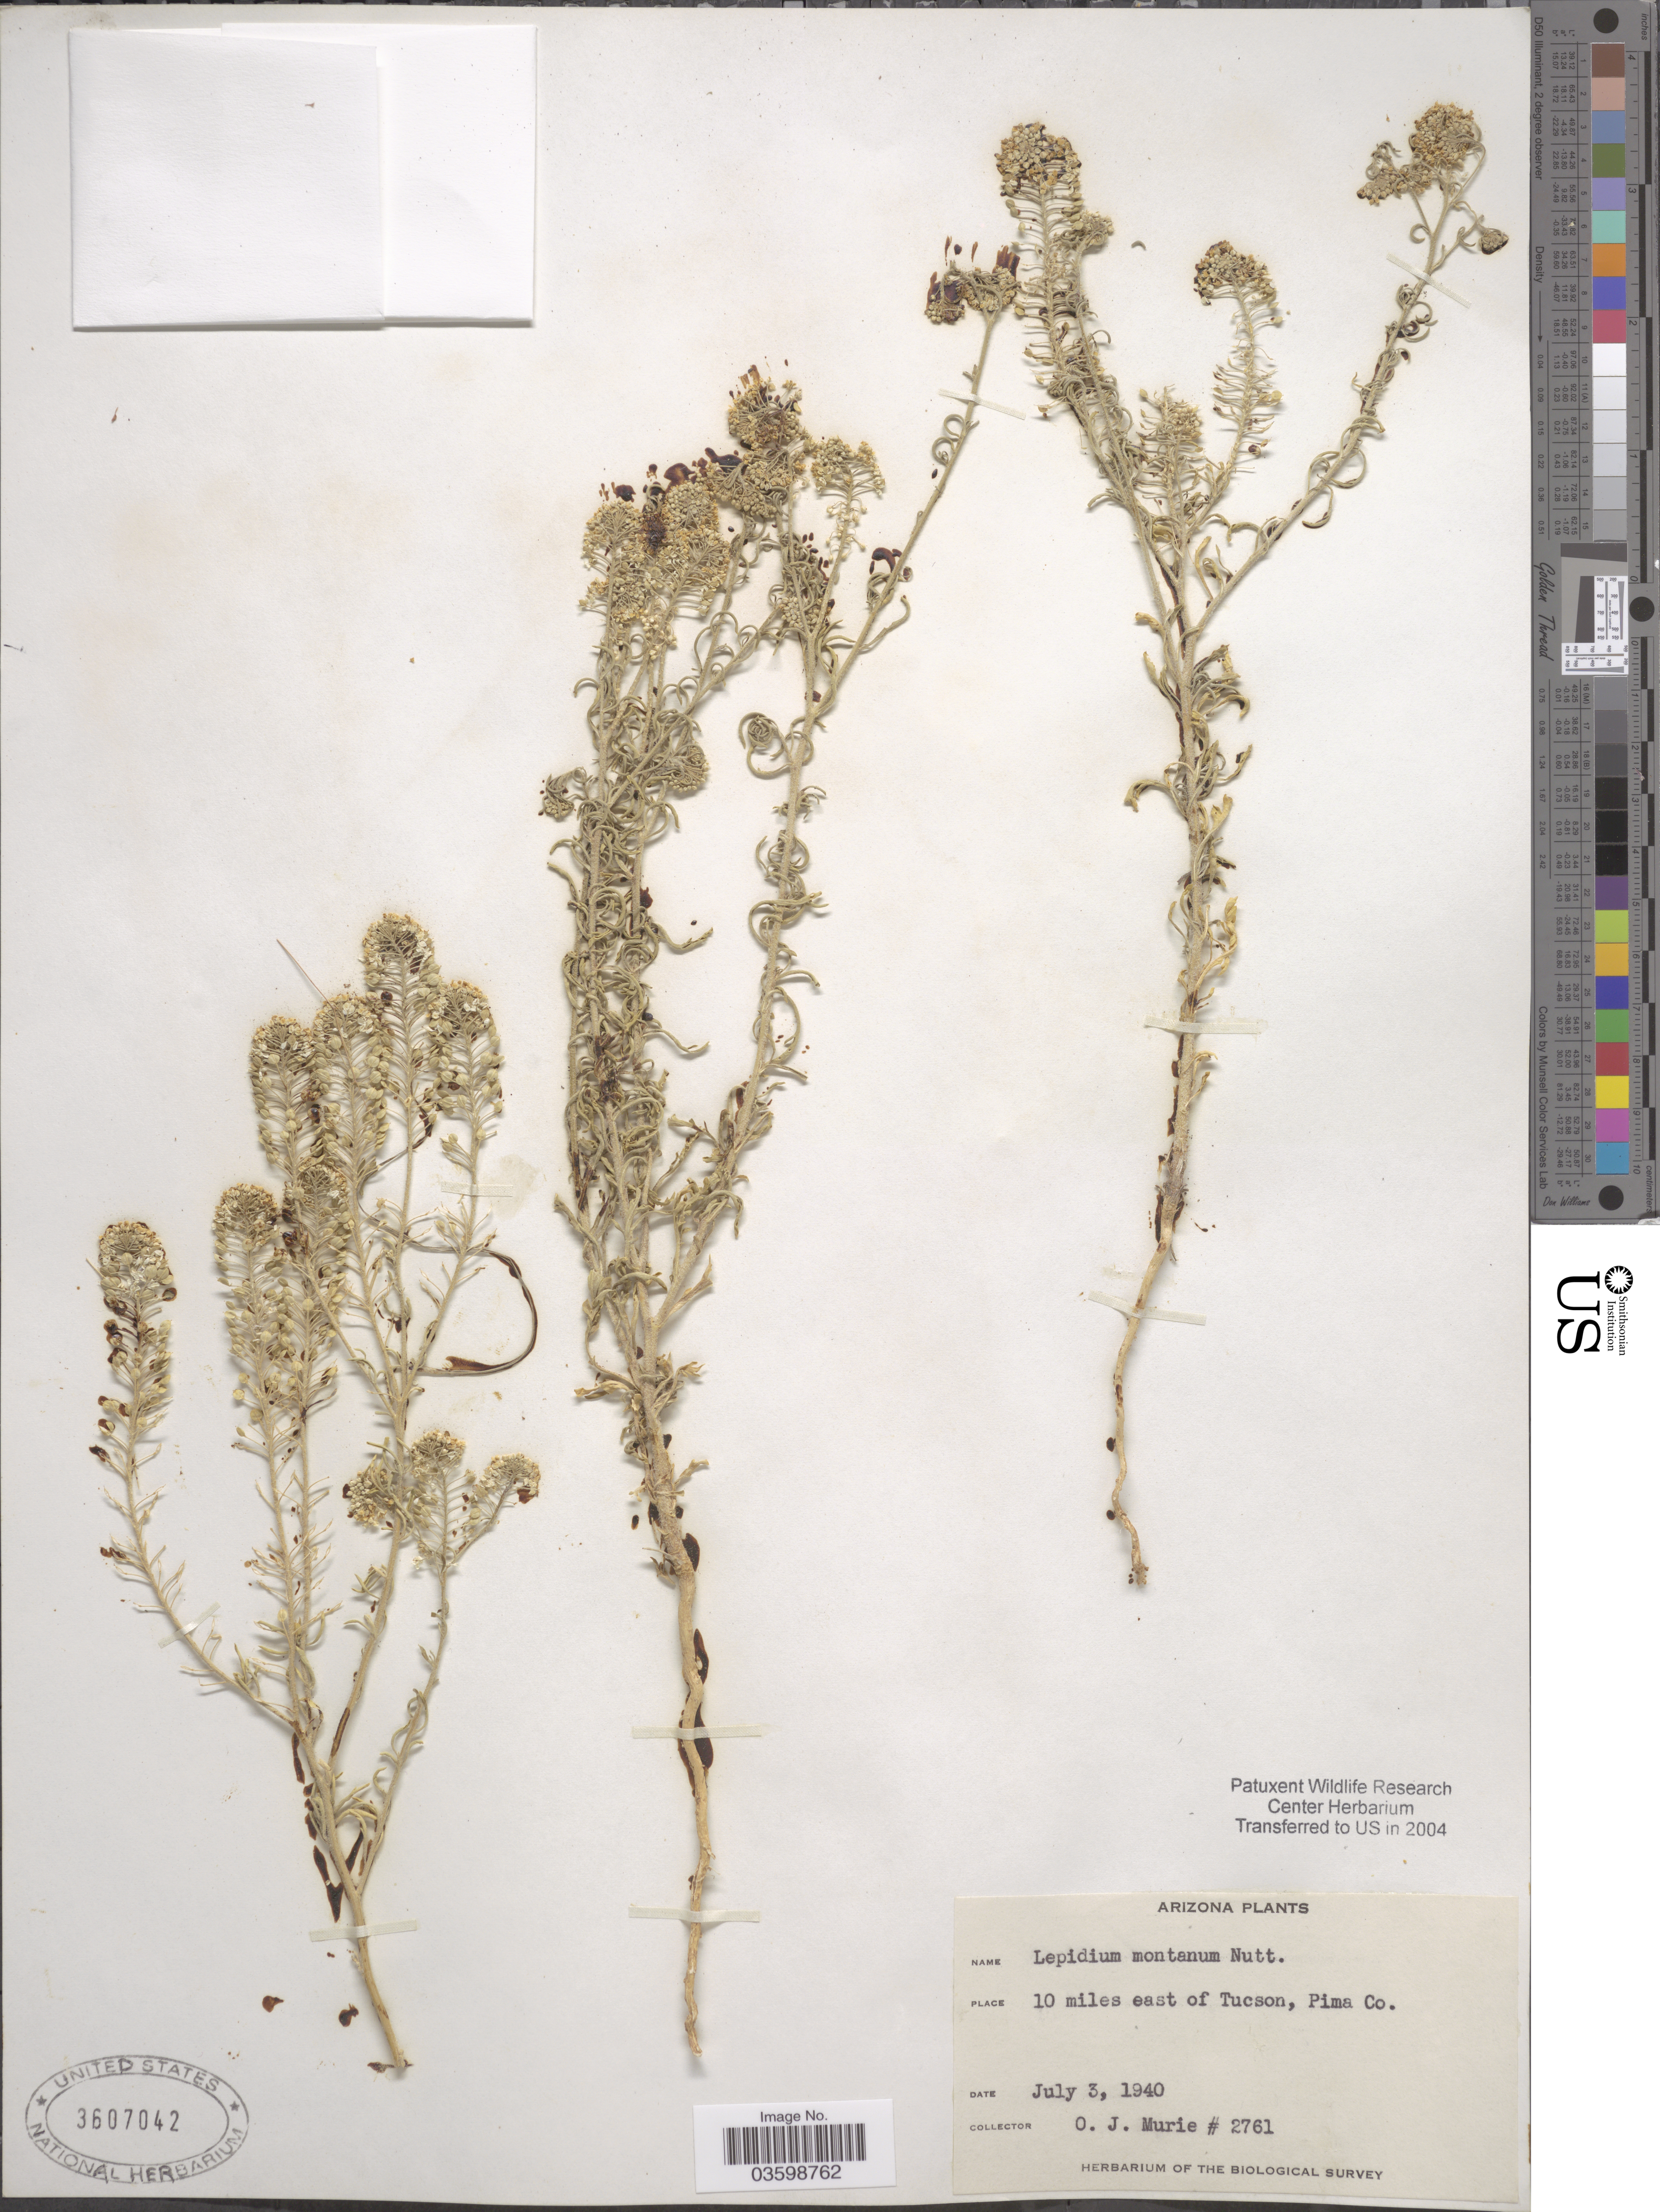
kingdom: Plantae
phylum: Tracheophyta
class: Magnoliopsida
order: Brassicales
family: Brassicaceae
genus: Lepidium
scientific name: Lepidium montanum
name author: Nutt.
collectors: O. Murie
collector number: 2761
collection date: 1940-07-03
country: United States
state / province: Arizona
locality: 10 miles east of Tucson, Pima Co.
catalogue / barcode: US 3607042